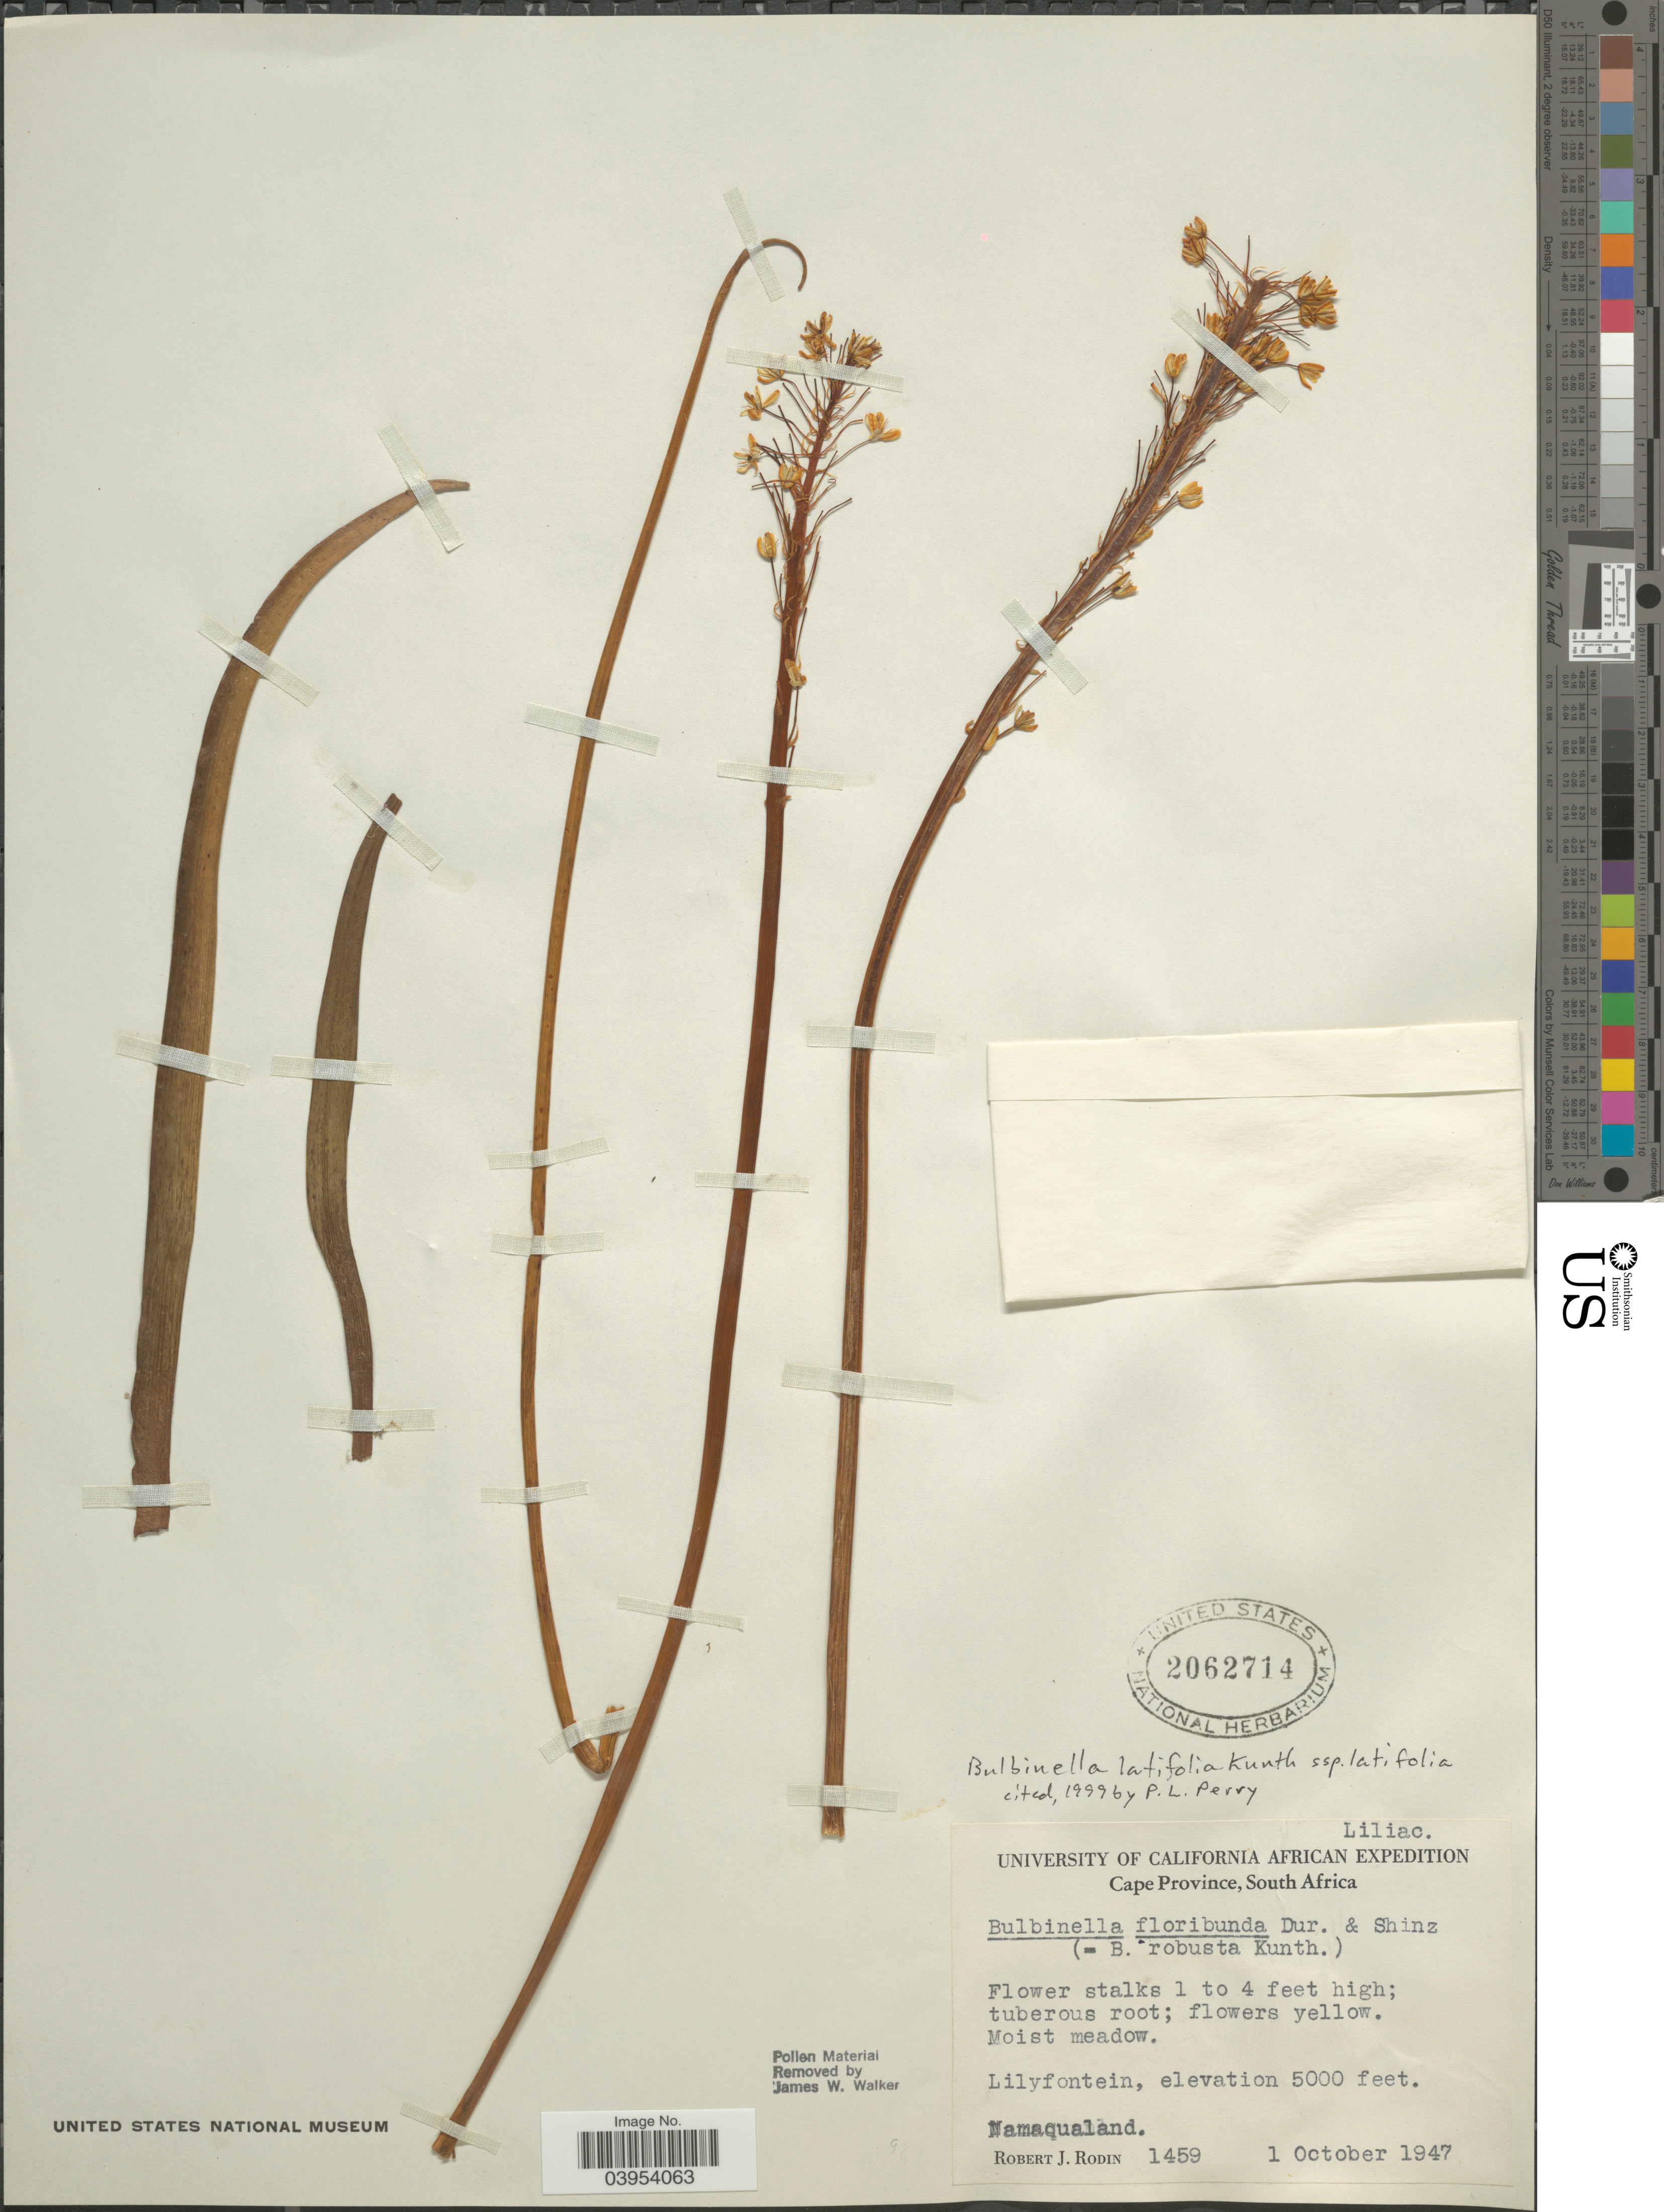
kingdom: Plantae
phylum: Tracheophyta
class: Liliopsida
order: Asparagales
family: Asphodelaceae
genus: Bulbinella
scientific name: Bulbinella latifolia subsp. latifolia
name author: Kunth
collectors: R. J. Rodin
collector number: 1459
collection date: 1947-10-01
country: South Africa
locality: Lilyfontein. Namaqualand.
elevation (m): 1524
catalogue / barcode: US 2062714